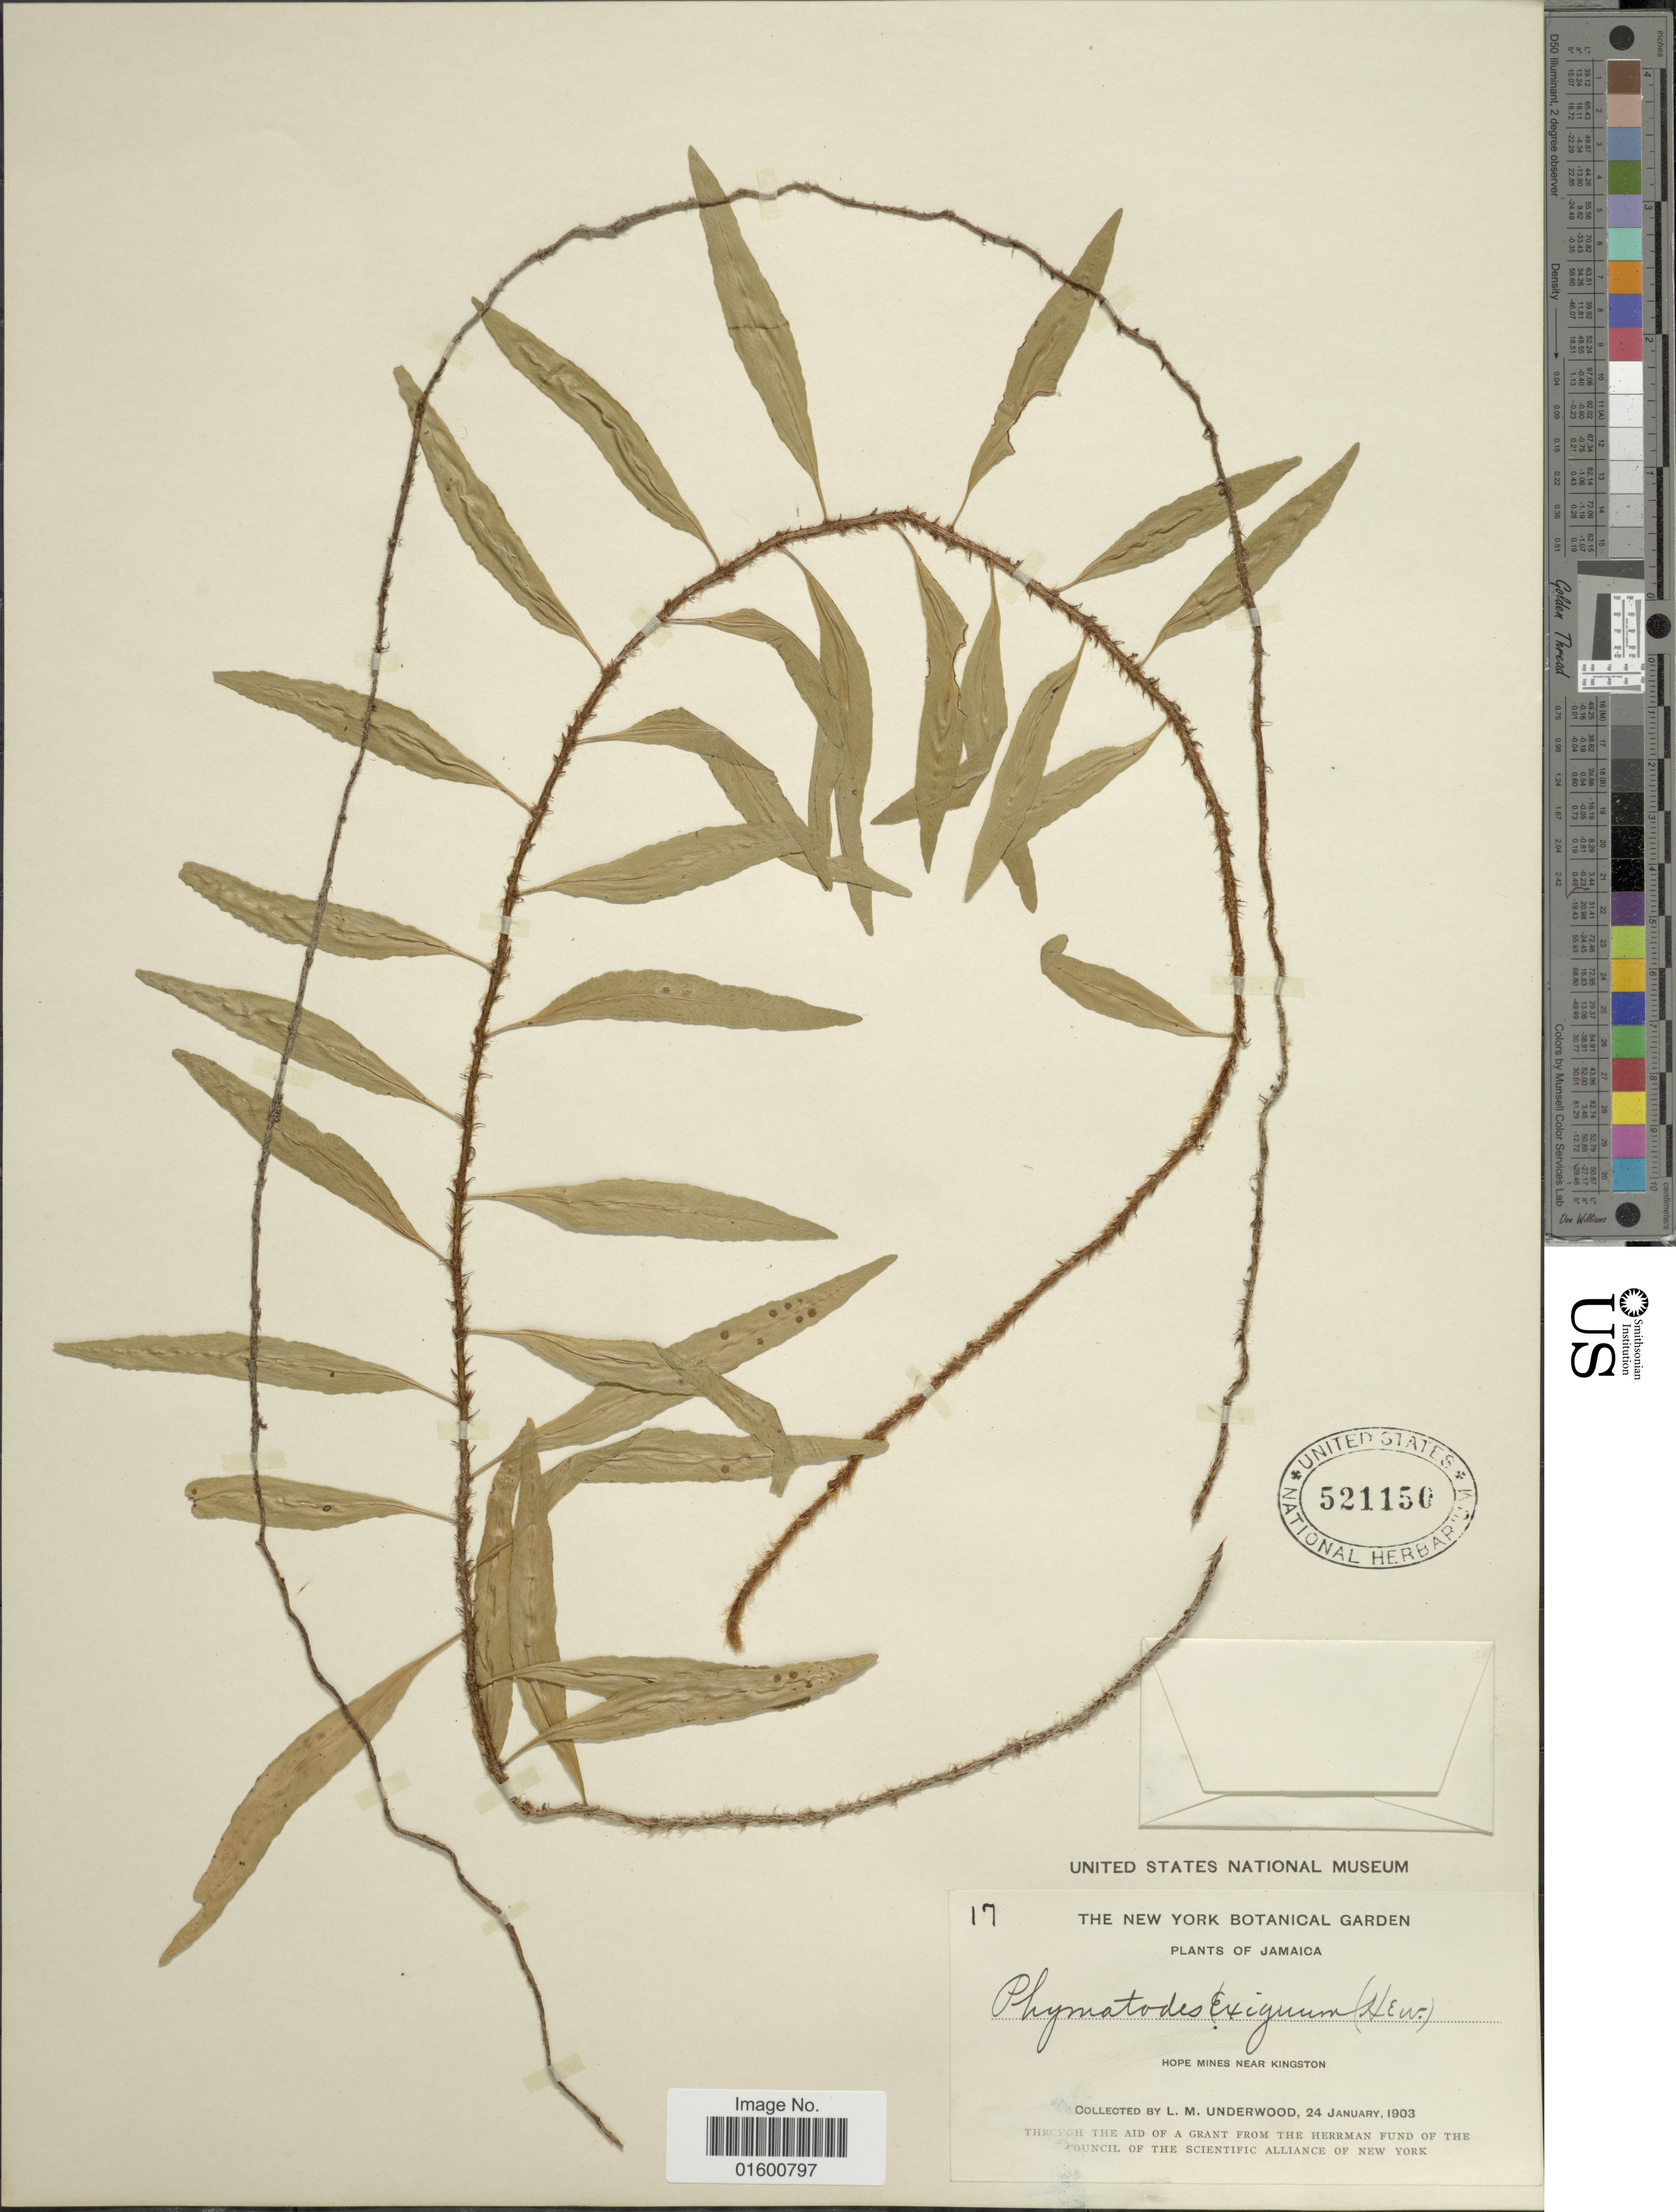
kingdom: Plantae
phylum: Tracheophyta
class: Polypodiopsida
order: Polypodiales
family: Polypodiaceae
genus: Microgramma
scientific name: Microgramma heterophylla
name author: (L.) Wherry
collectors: L. M. Underwood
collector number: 17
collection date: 1903-01-24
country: Jamaica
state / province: Kingston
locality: Hope Mines near Kingston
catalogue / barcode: US 521150